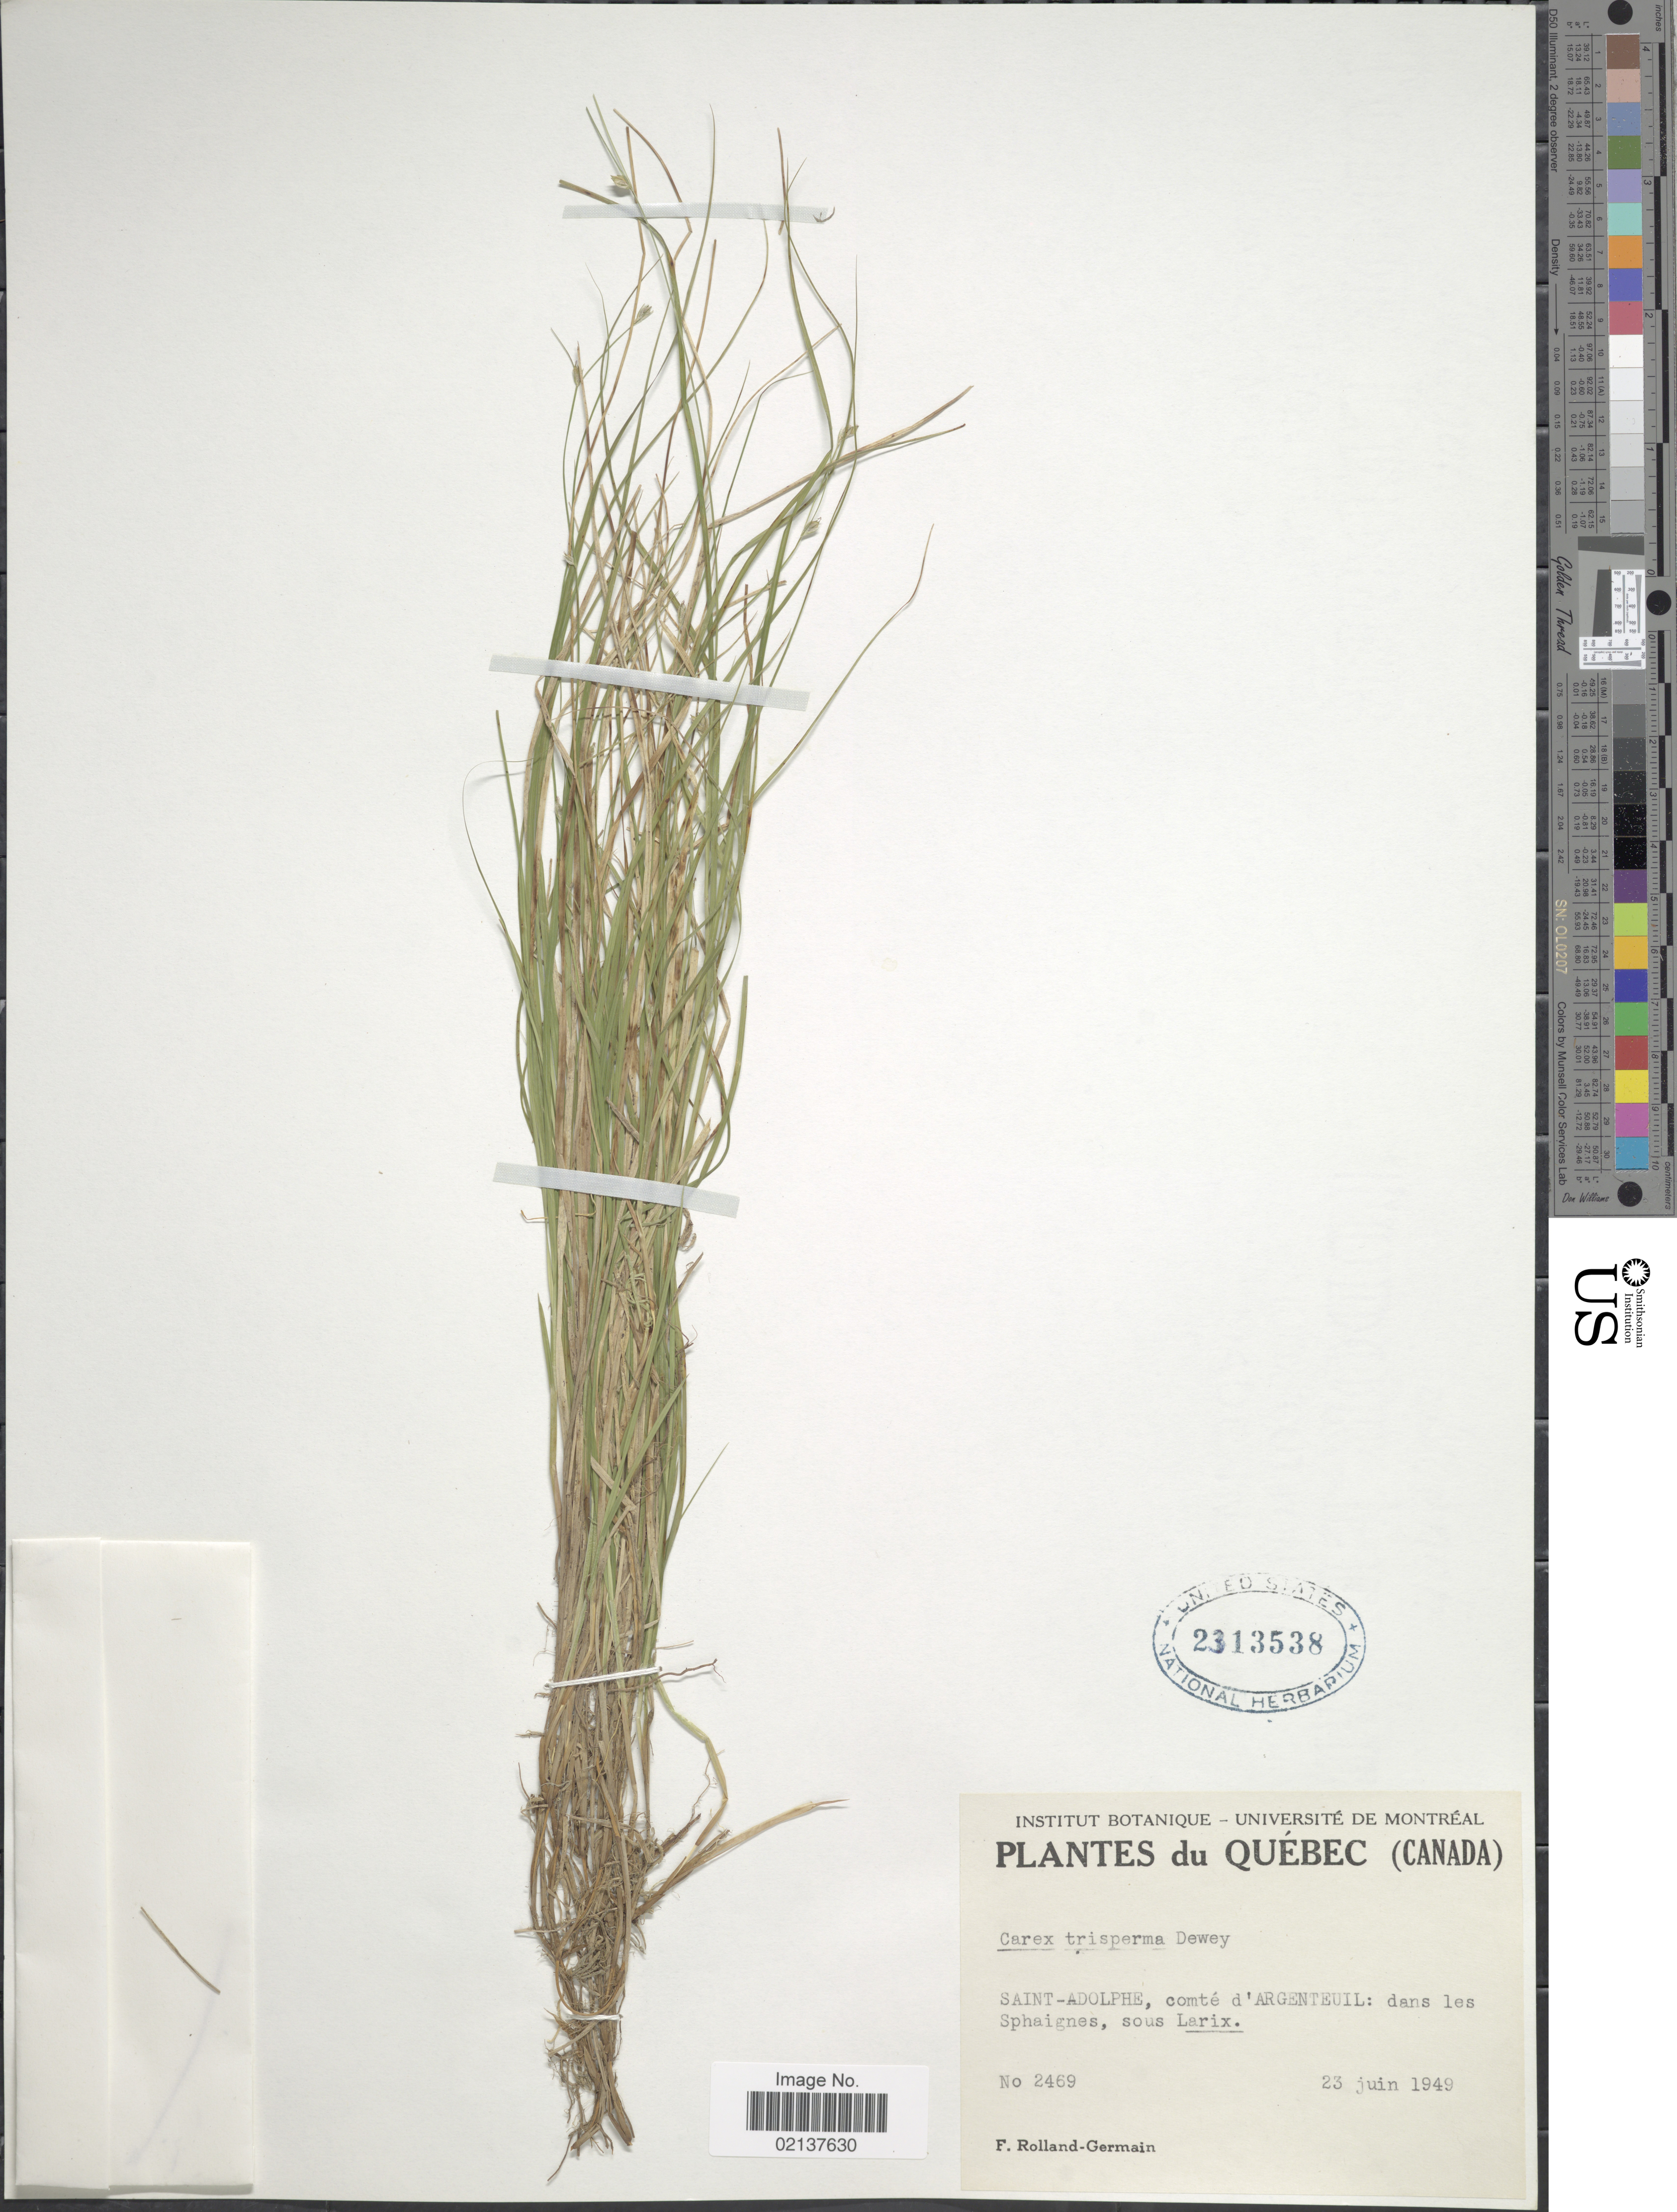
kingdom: Plantae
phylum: Tracheophyta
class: Liliopsida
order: Poales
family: Cyperaceae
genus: Carex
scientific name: Carex trisperma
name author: Dewey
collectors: Rolland-Germain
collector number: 2469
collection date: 1949-06-23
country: Canada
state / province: Quebec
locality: Saint-Adolphe, comte d'Argenteuil, dans le Sphaignes, sous Larix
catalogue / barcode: US 2313538